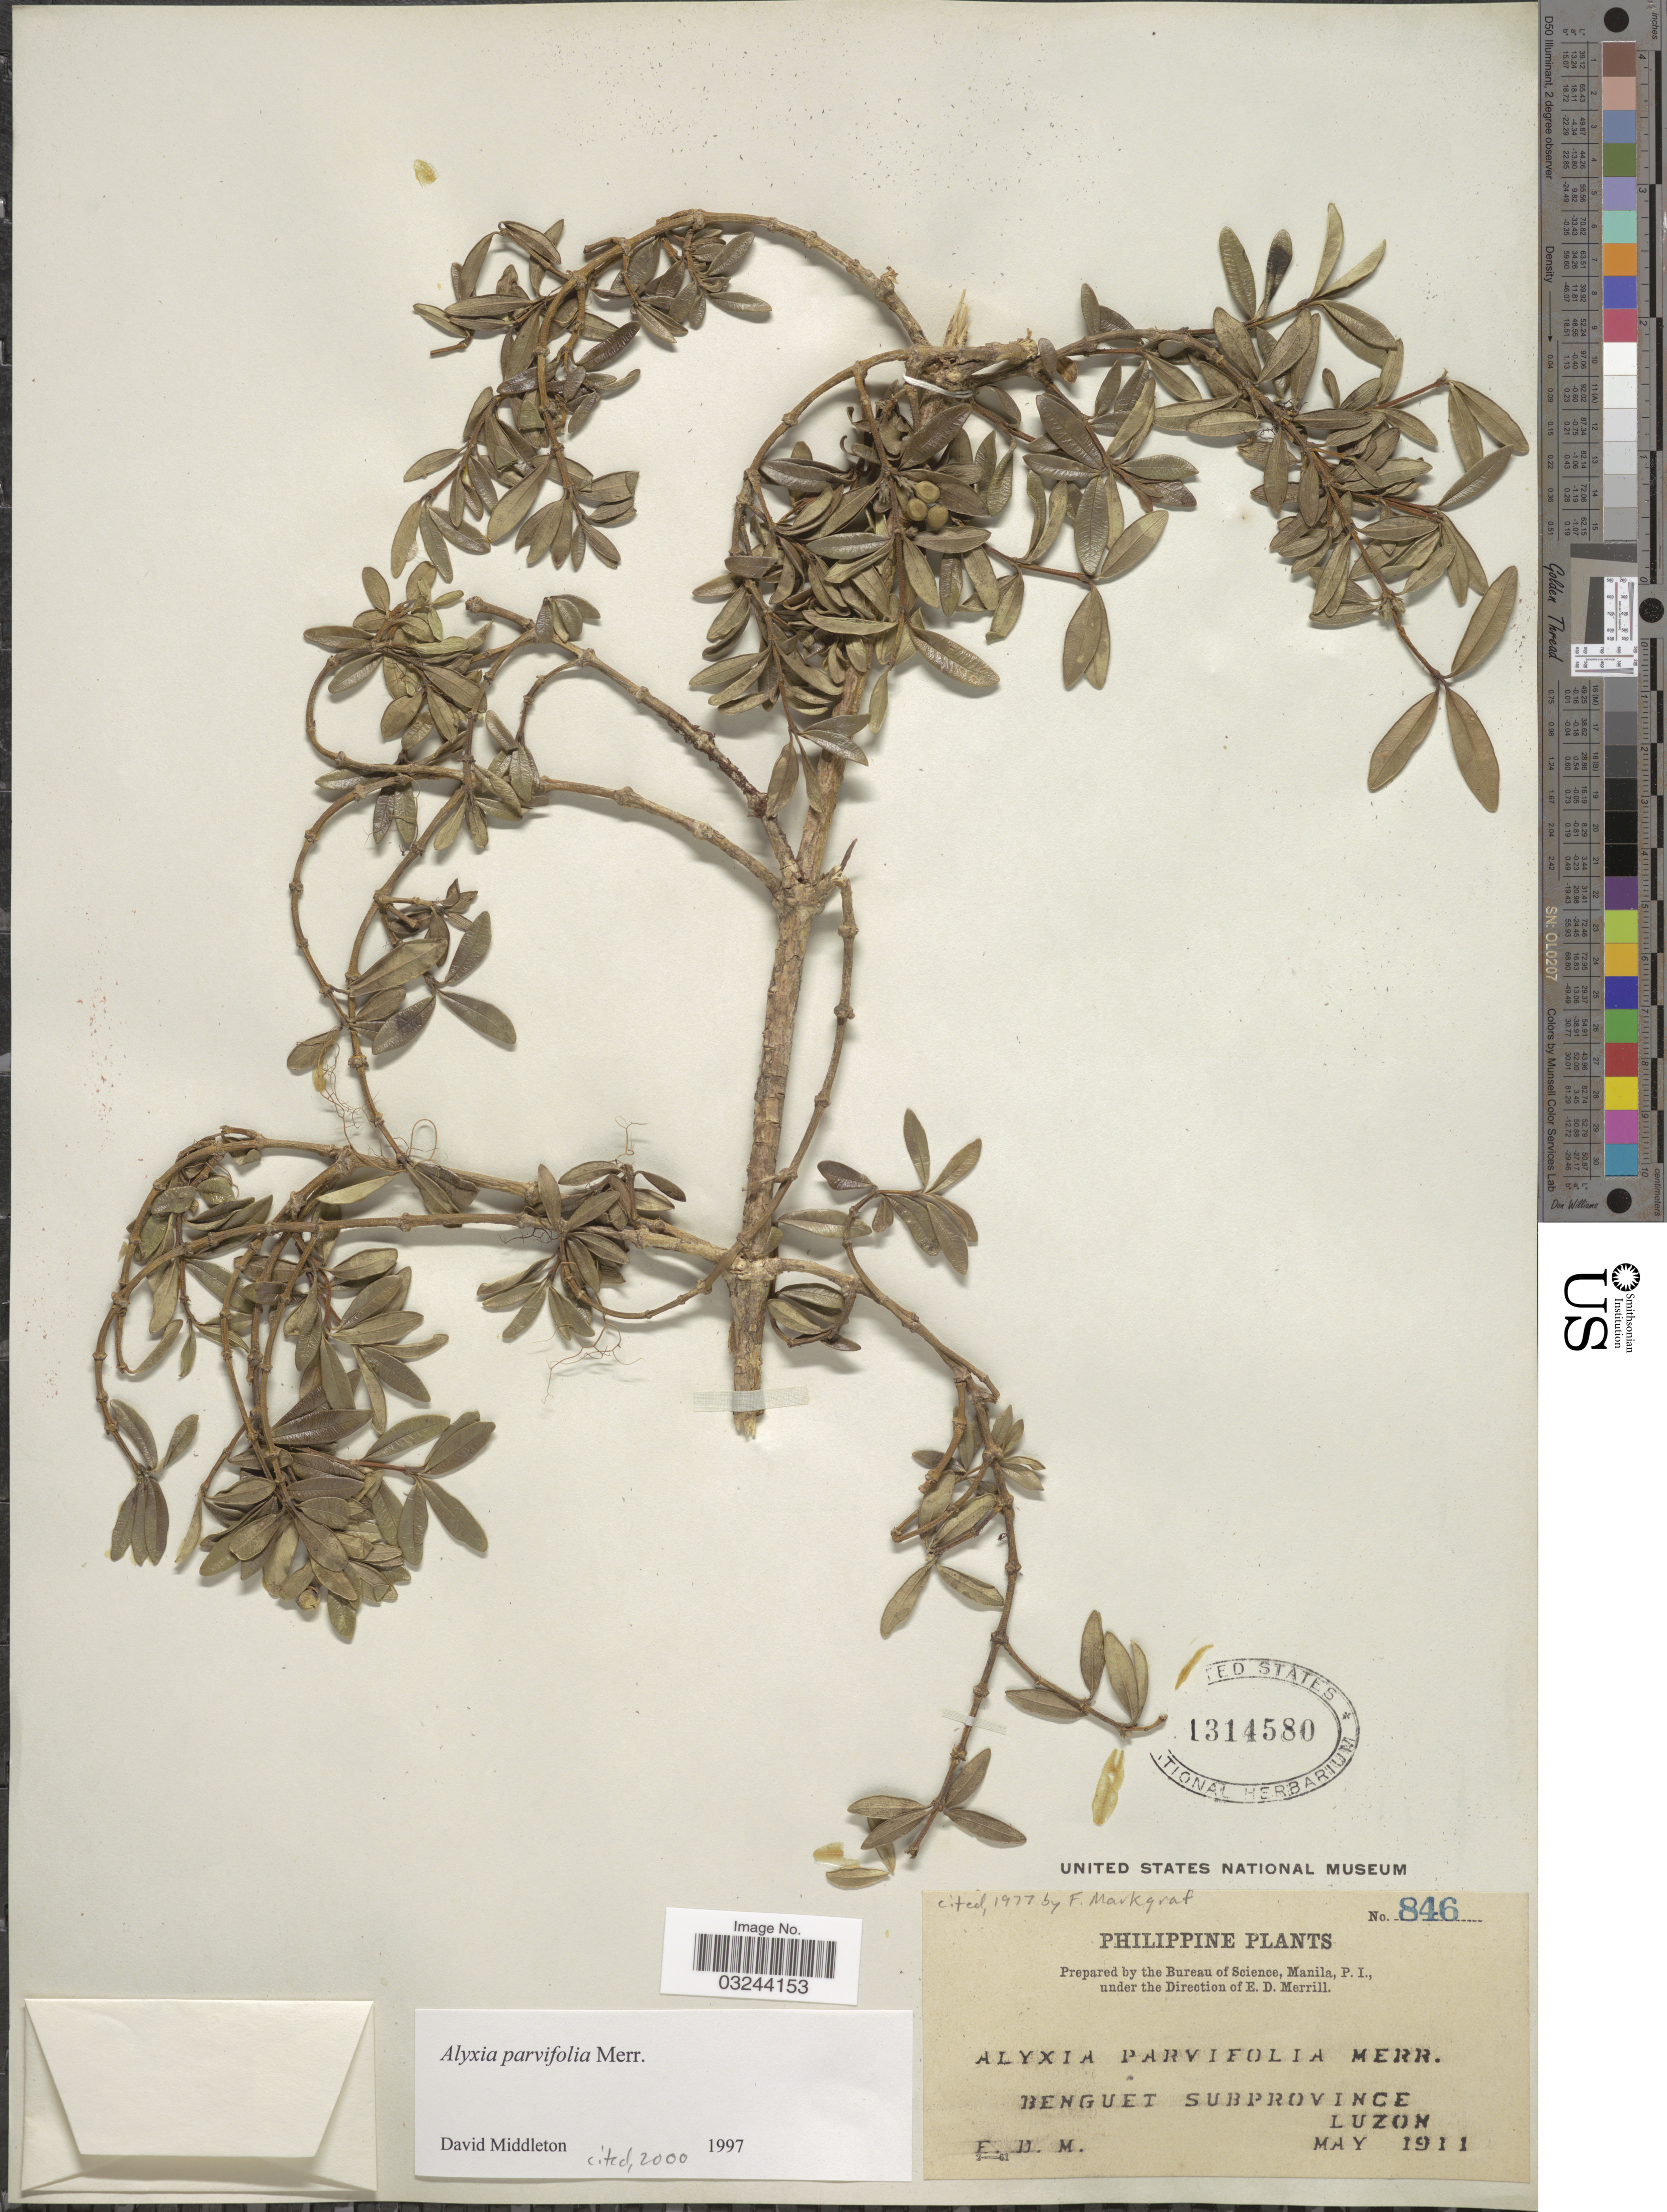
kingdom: Plantae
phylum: Tracheophyta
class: Magnoliopsida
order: Gentianales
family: Apocynaceae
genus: Alyxia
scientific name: Alyxia parvifolia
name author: (Merr.) Merr.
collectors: E. D. Merrill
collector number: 846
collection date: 1911-05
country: Philippines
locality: Benguet Subprovince, Luzon.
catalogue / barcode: US 1314580